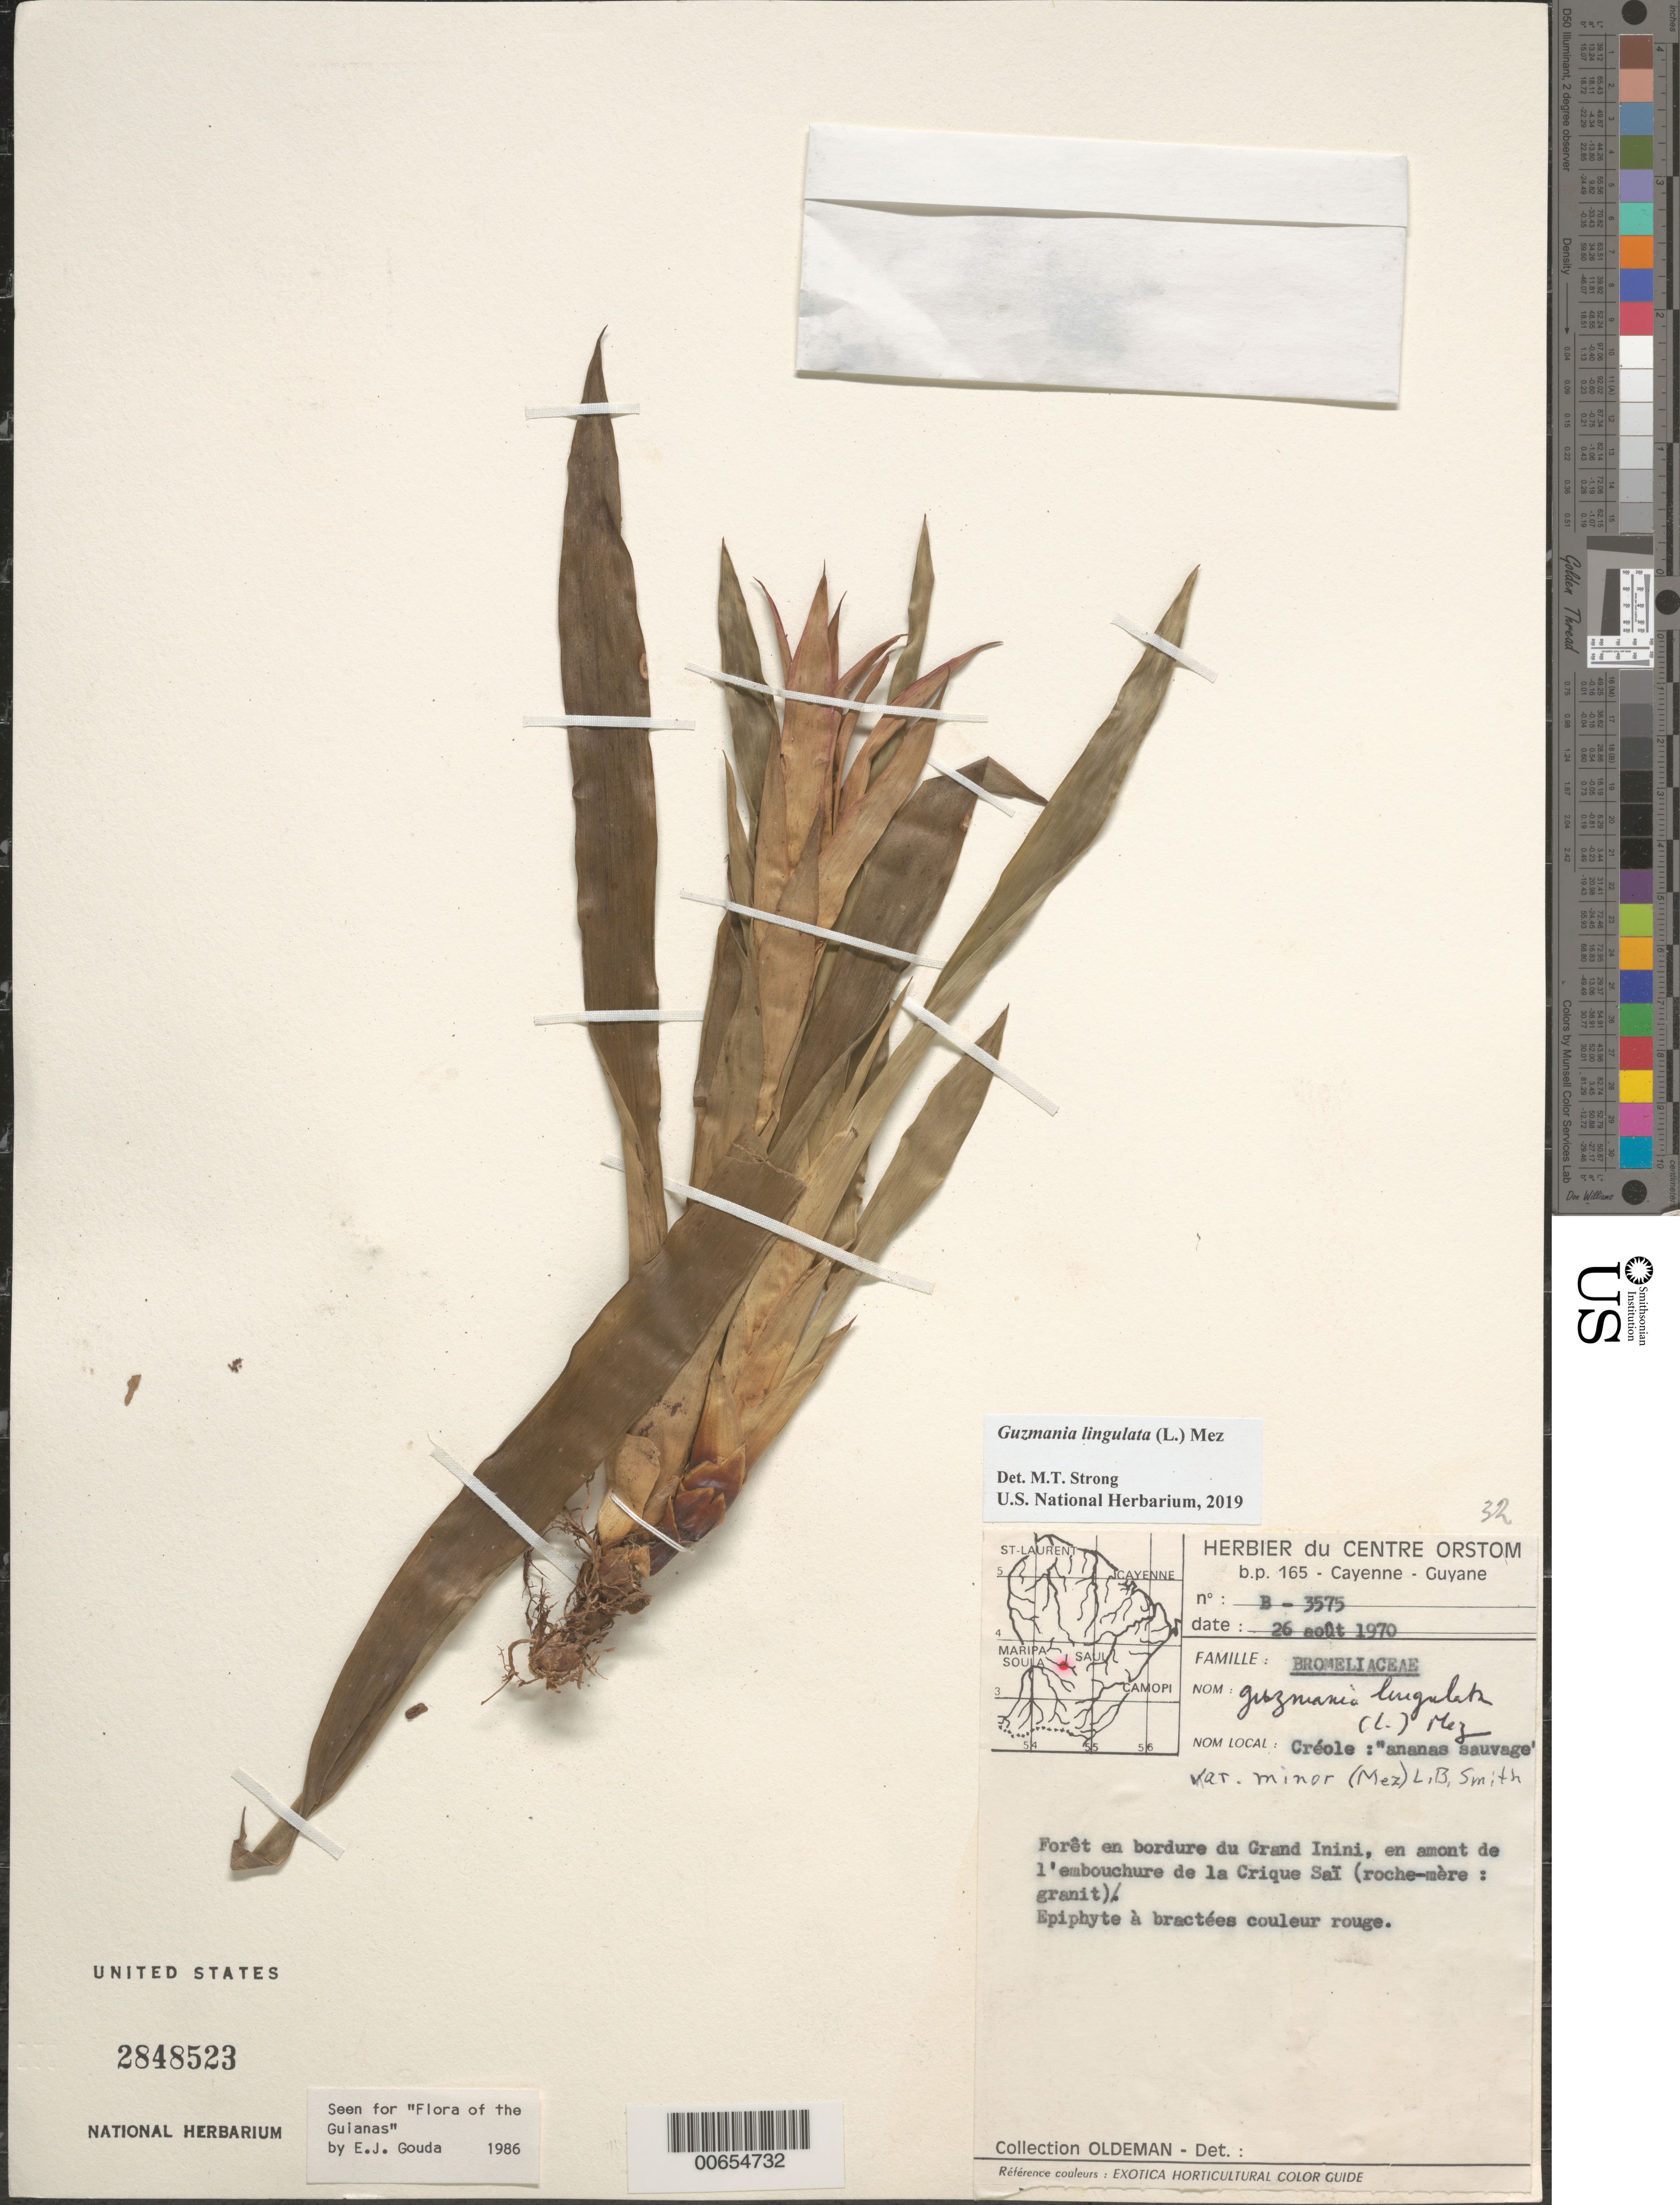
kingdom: Plantae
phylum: Tracheophyta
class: Liliopsida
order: Poales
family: Bromeliaceae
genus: Guzmania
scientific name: Guzmania lingulata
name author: (L.) Mez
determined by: Strong, Mark T., (BOT), Smithsonian Institution - National Museum of Natural History (UNITED STATES)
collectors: R. Oldeman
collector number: B 3575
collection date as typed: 26-Aug-70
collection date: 1970-08-26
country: French Guiana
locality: Grand Inini, Crique Saï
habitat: Forest on edge of river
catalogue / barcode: US 2848523